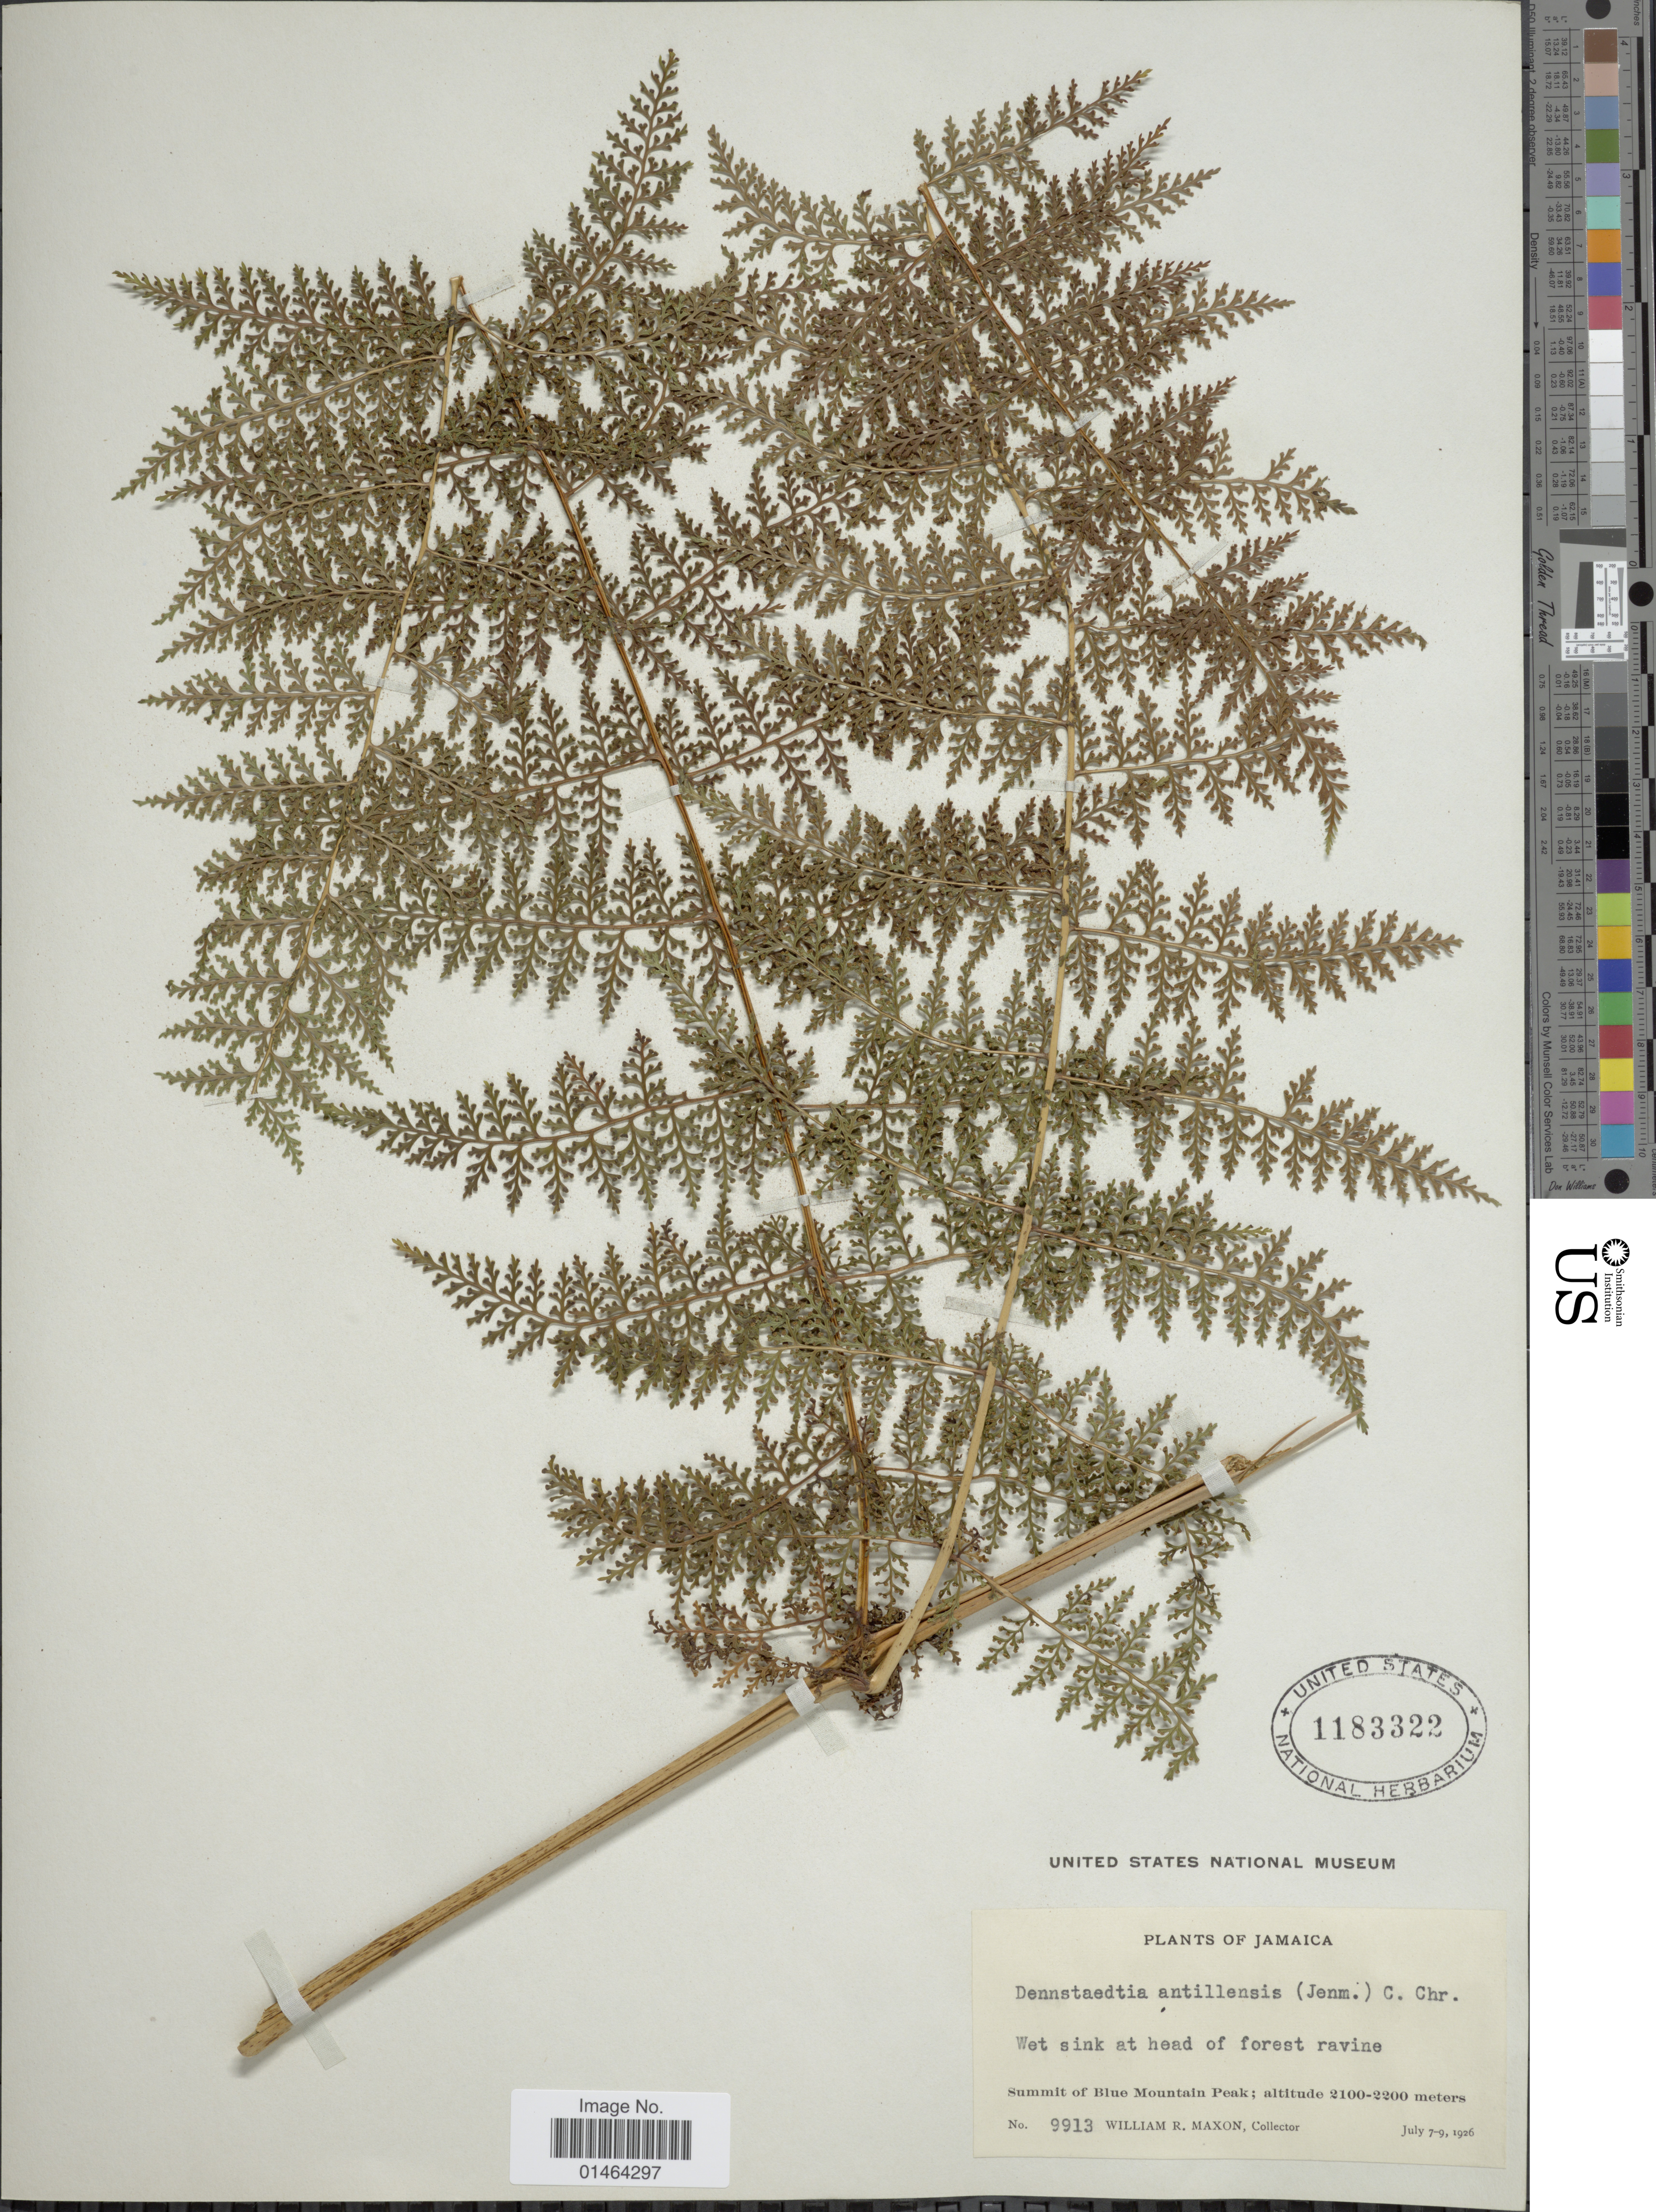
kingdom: Plantae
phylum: Tracheophyta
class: Polypodiopsida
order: Polypodiales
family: Dennstaedtiaceae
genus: Dennstaedtia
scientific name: Dennstaedtia antillensis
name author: (Jenman) C. Chr.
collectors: W. R. Maxon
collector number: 9913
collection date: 1926-07-07/1926-07-09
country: Jamaica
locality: Summit of Blue Mountain Peak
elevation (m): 2100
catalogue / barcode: US 1183322